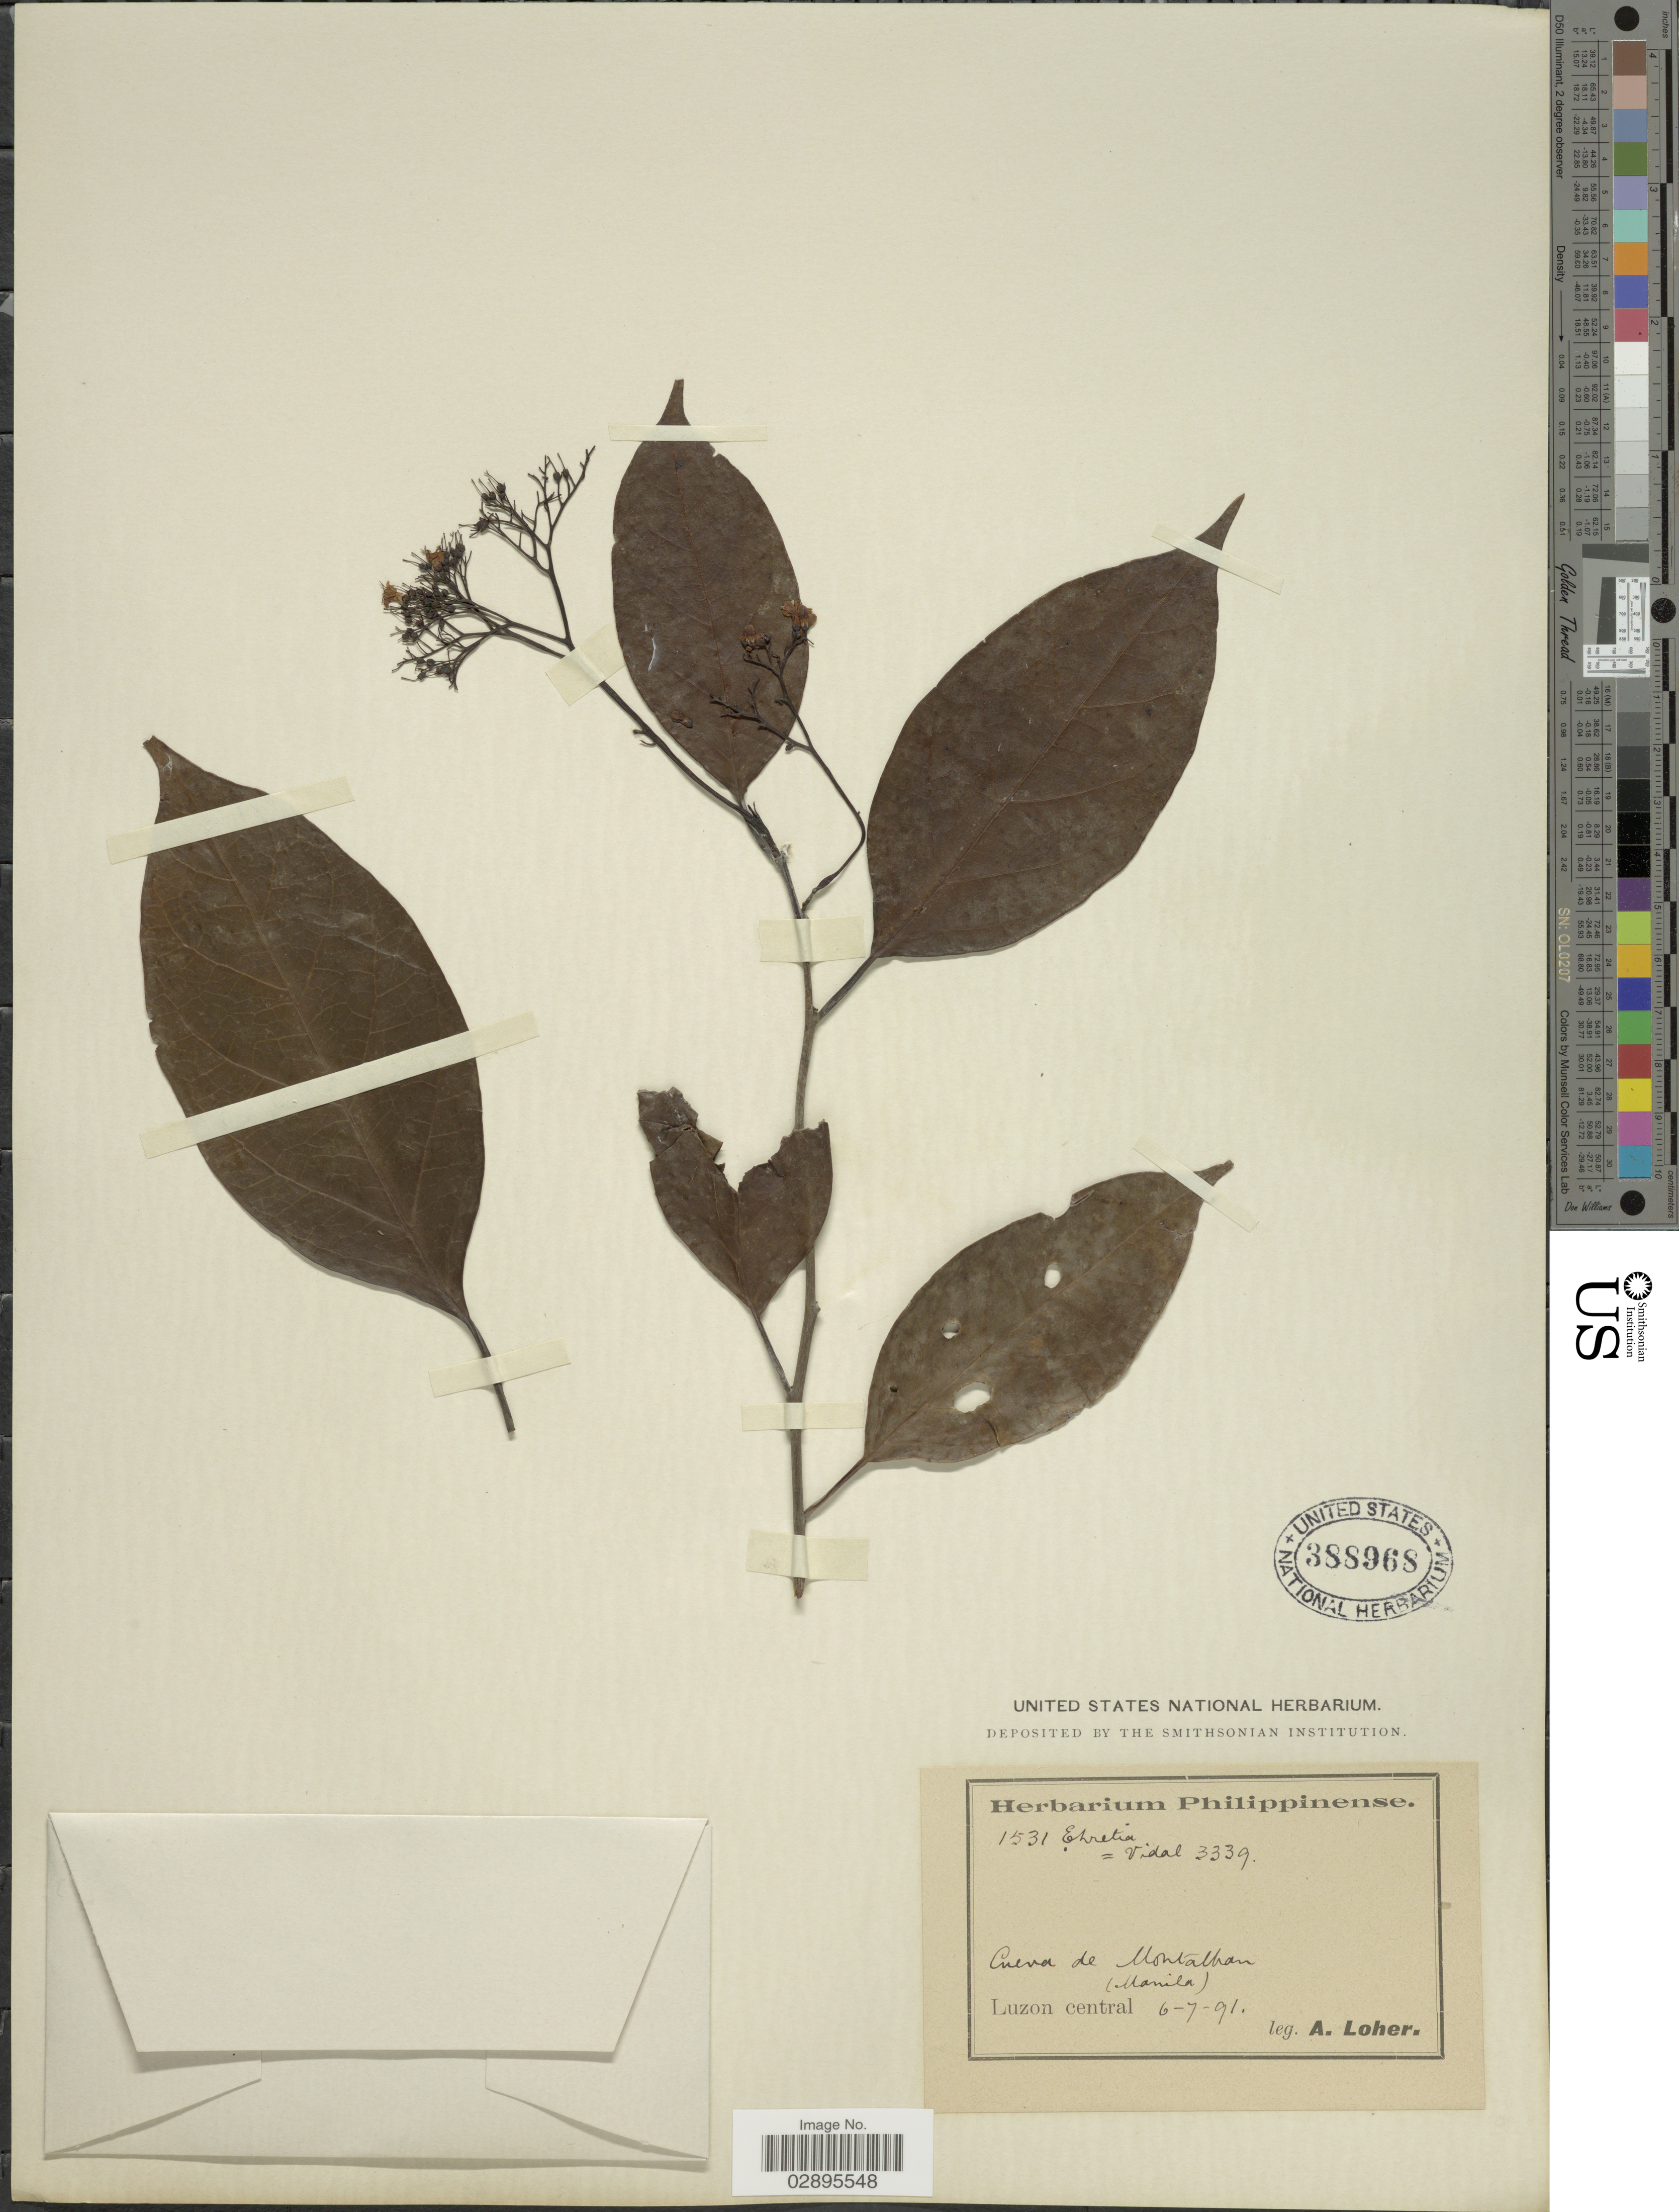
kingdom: Plantae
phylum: Tracheophyta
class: Magnoliopsida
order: Boraginales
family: Ehretiaceae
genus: Ehretia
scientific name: Ehretia navesii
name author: S. Vidal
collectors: A. Loher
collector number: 1531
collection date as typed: Transcribed d/m/y: 6/7/91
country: Philippines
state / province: Central Luzon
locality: Cueva de Montalhan (Manila). Luzon central.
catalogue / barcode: US 388968